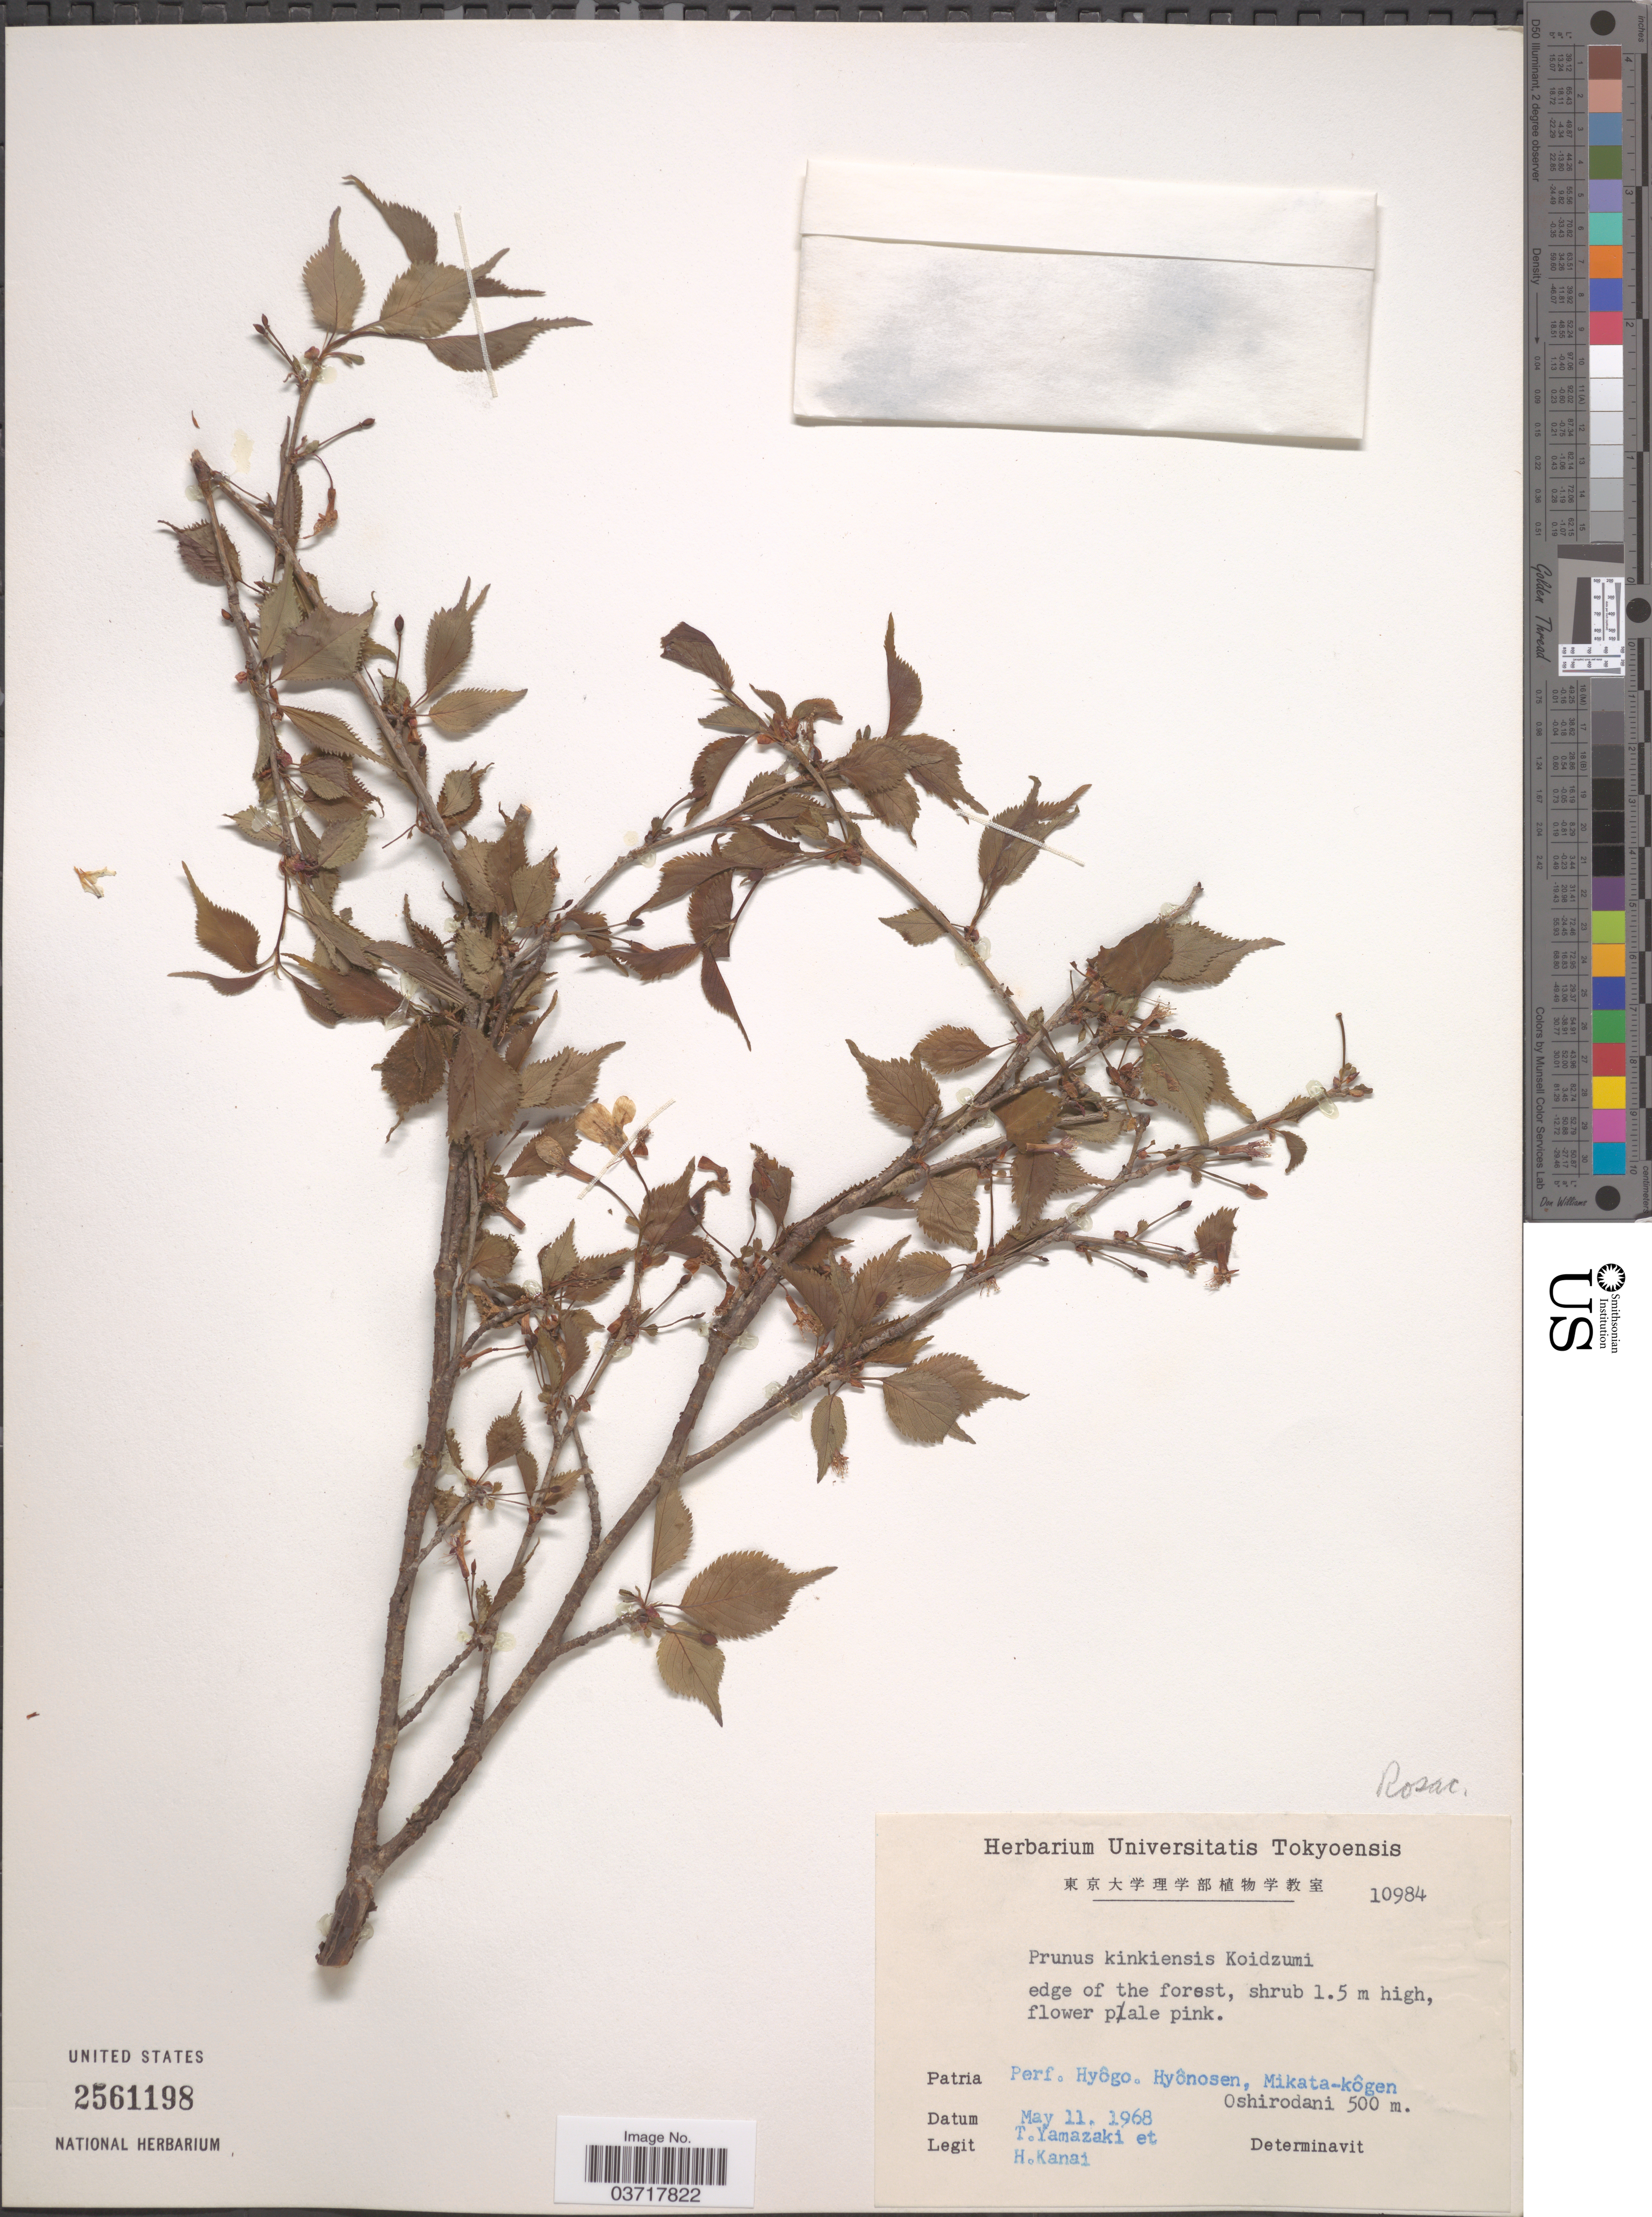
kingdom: Plantae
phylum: Tracheophyta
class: Magnoliopsida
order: Rosales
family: Rosaceae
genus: Prunus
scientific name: Prunus kinkiensis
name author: Koidz.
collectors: T. Yamazaki & H. Kanai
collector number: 10984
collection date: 1968-05-11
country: Japan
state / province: Hyogo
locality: Perf. Hyôgo, Hyônosen, Mikata-kôgen Oshirodani.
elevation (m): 500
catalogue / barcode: US 2561198